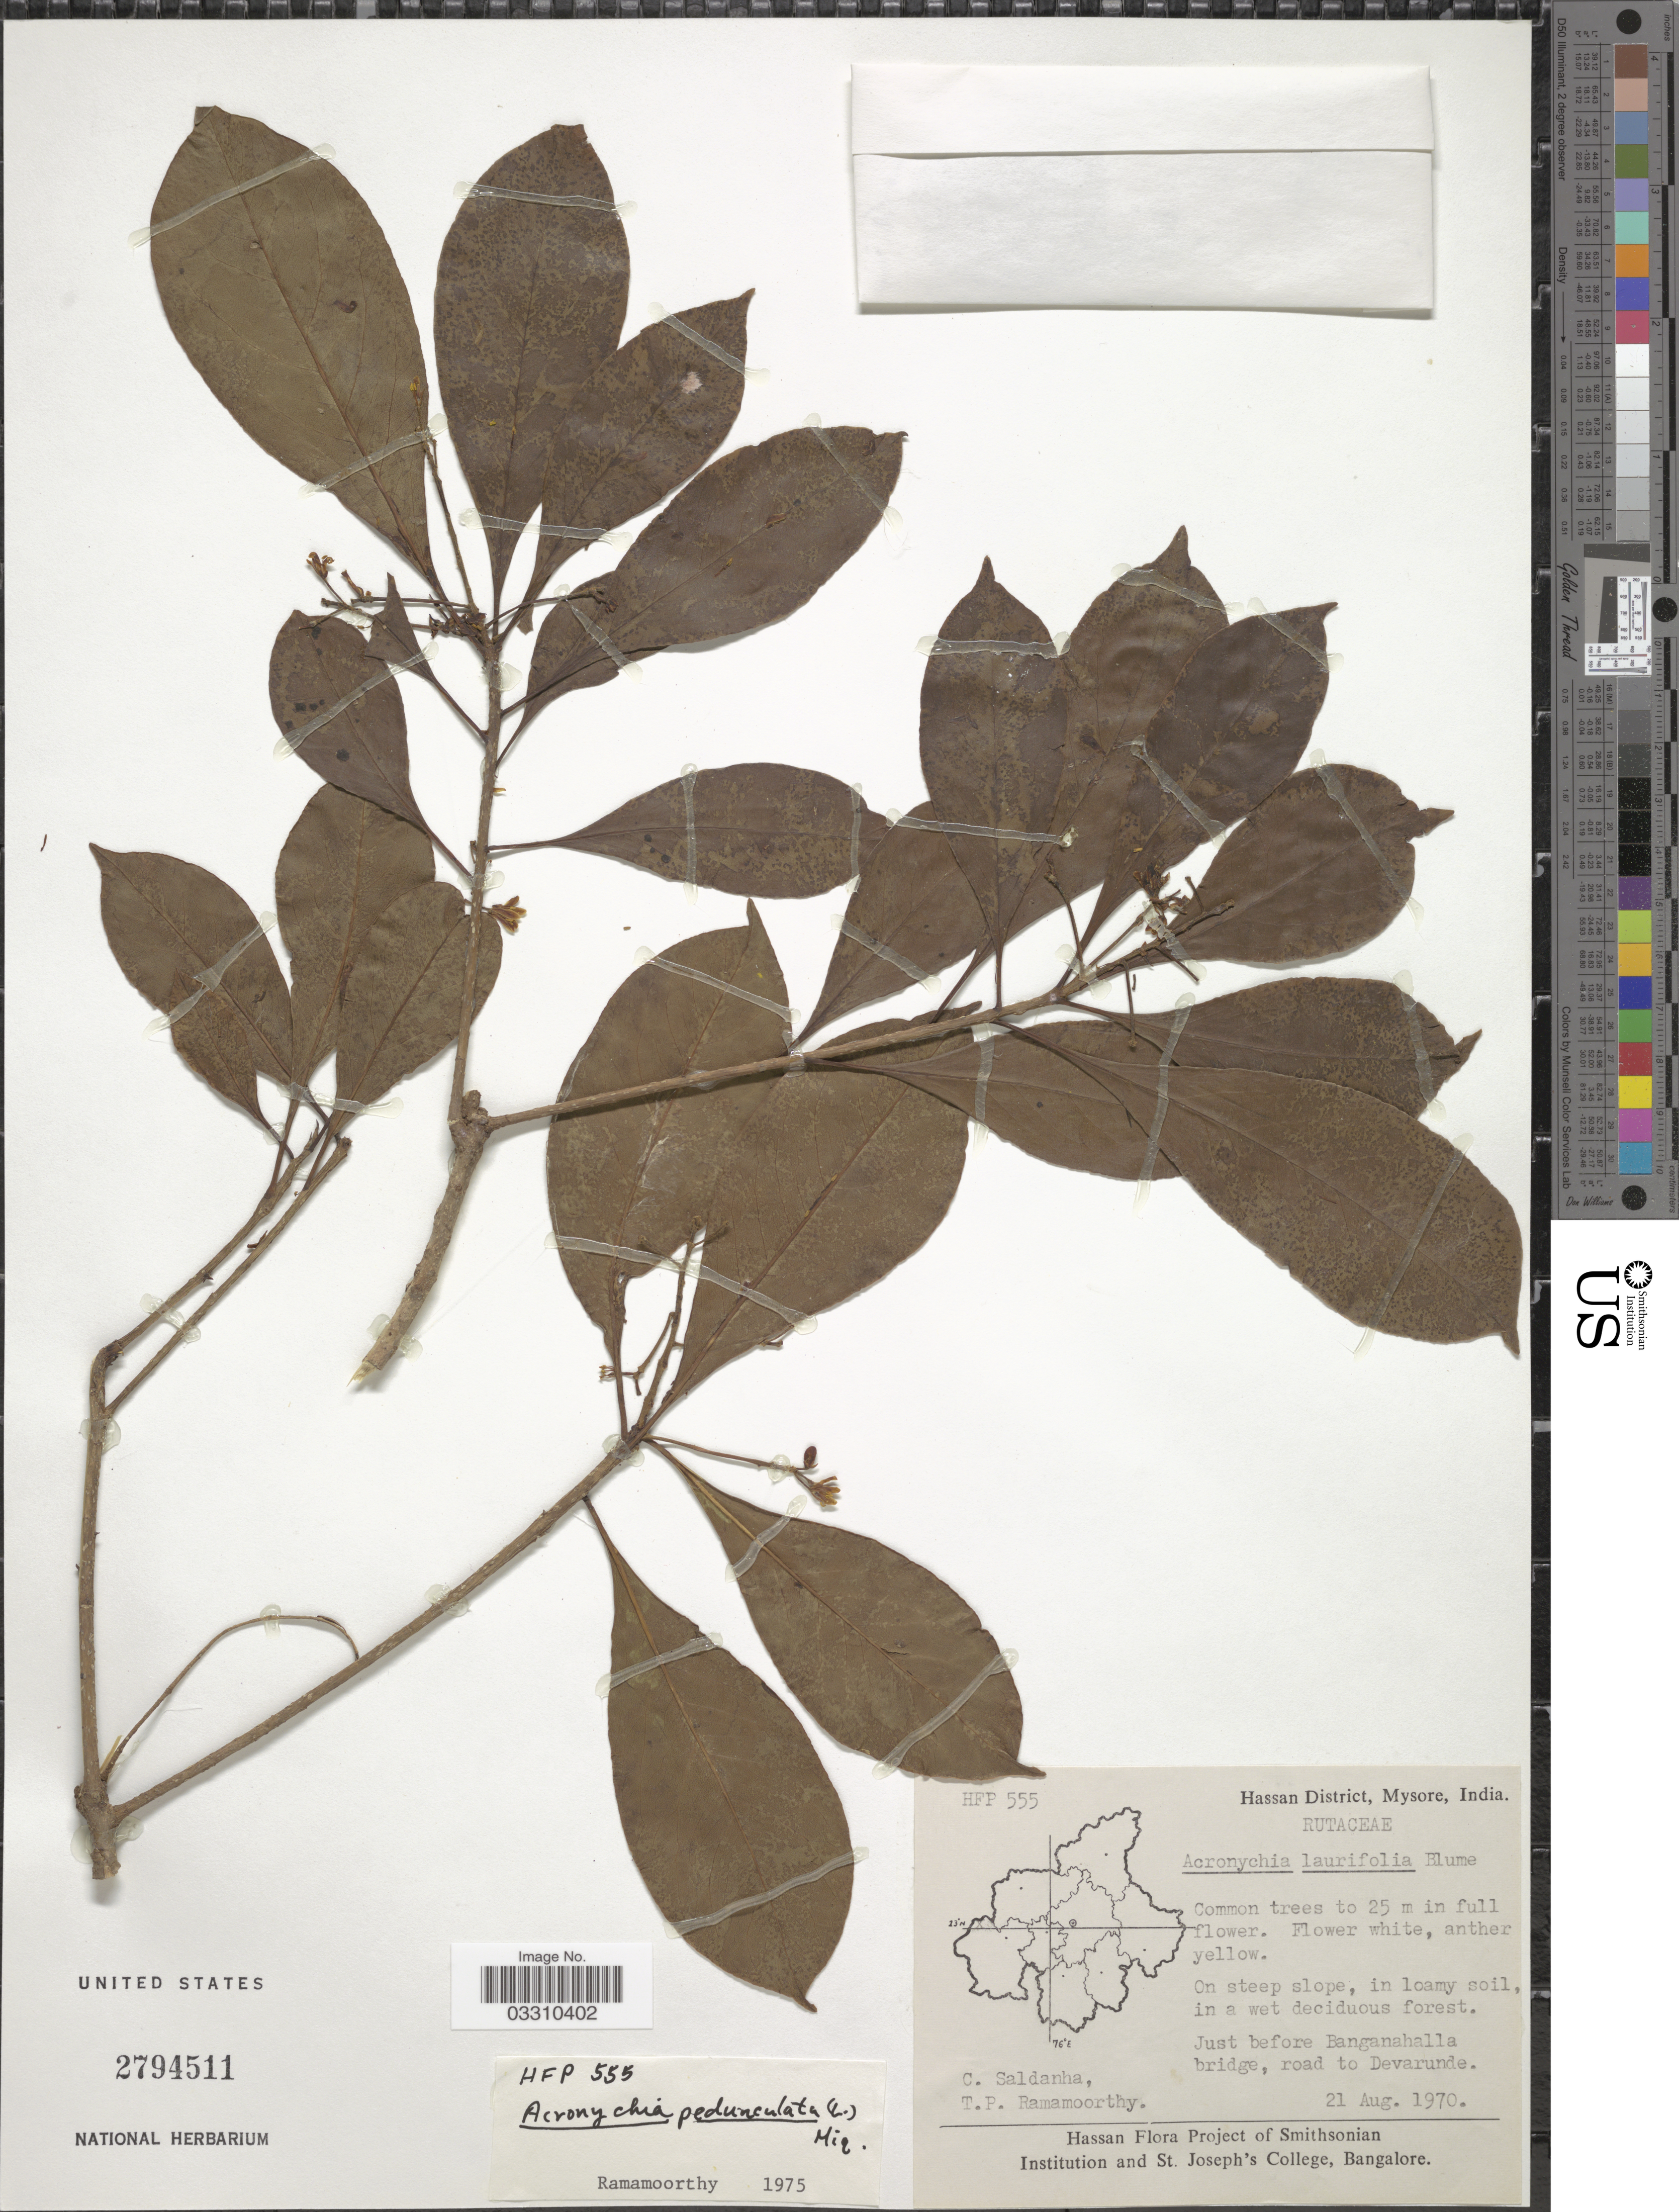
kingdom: Plantae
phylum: Tracheophyta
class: Magnoliopsida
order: Sapindales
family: Rutaceae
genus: Acronychia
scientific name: Acronychia pedunculata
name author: (L.) Miq.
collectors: C. Saldanha & T. P. Ramamoorthy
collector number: HFP555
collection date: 1970-08-21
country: India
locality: Hassan District, Mysore, Just before Banganahalla bridge, road to Devarunde.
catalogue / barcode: US 2794511